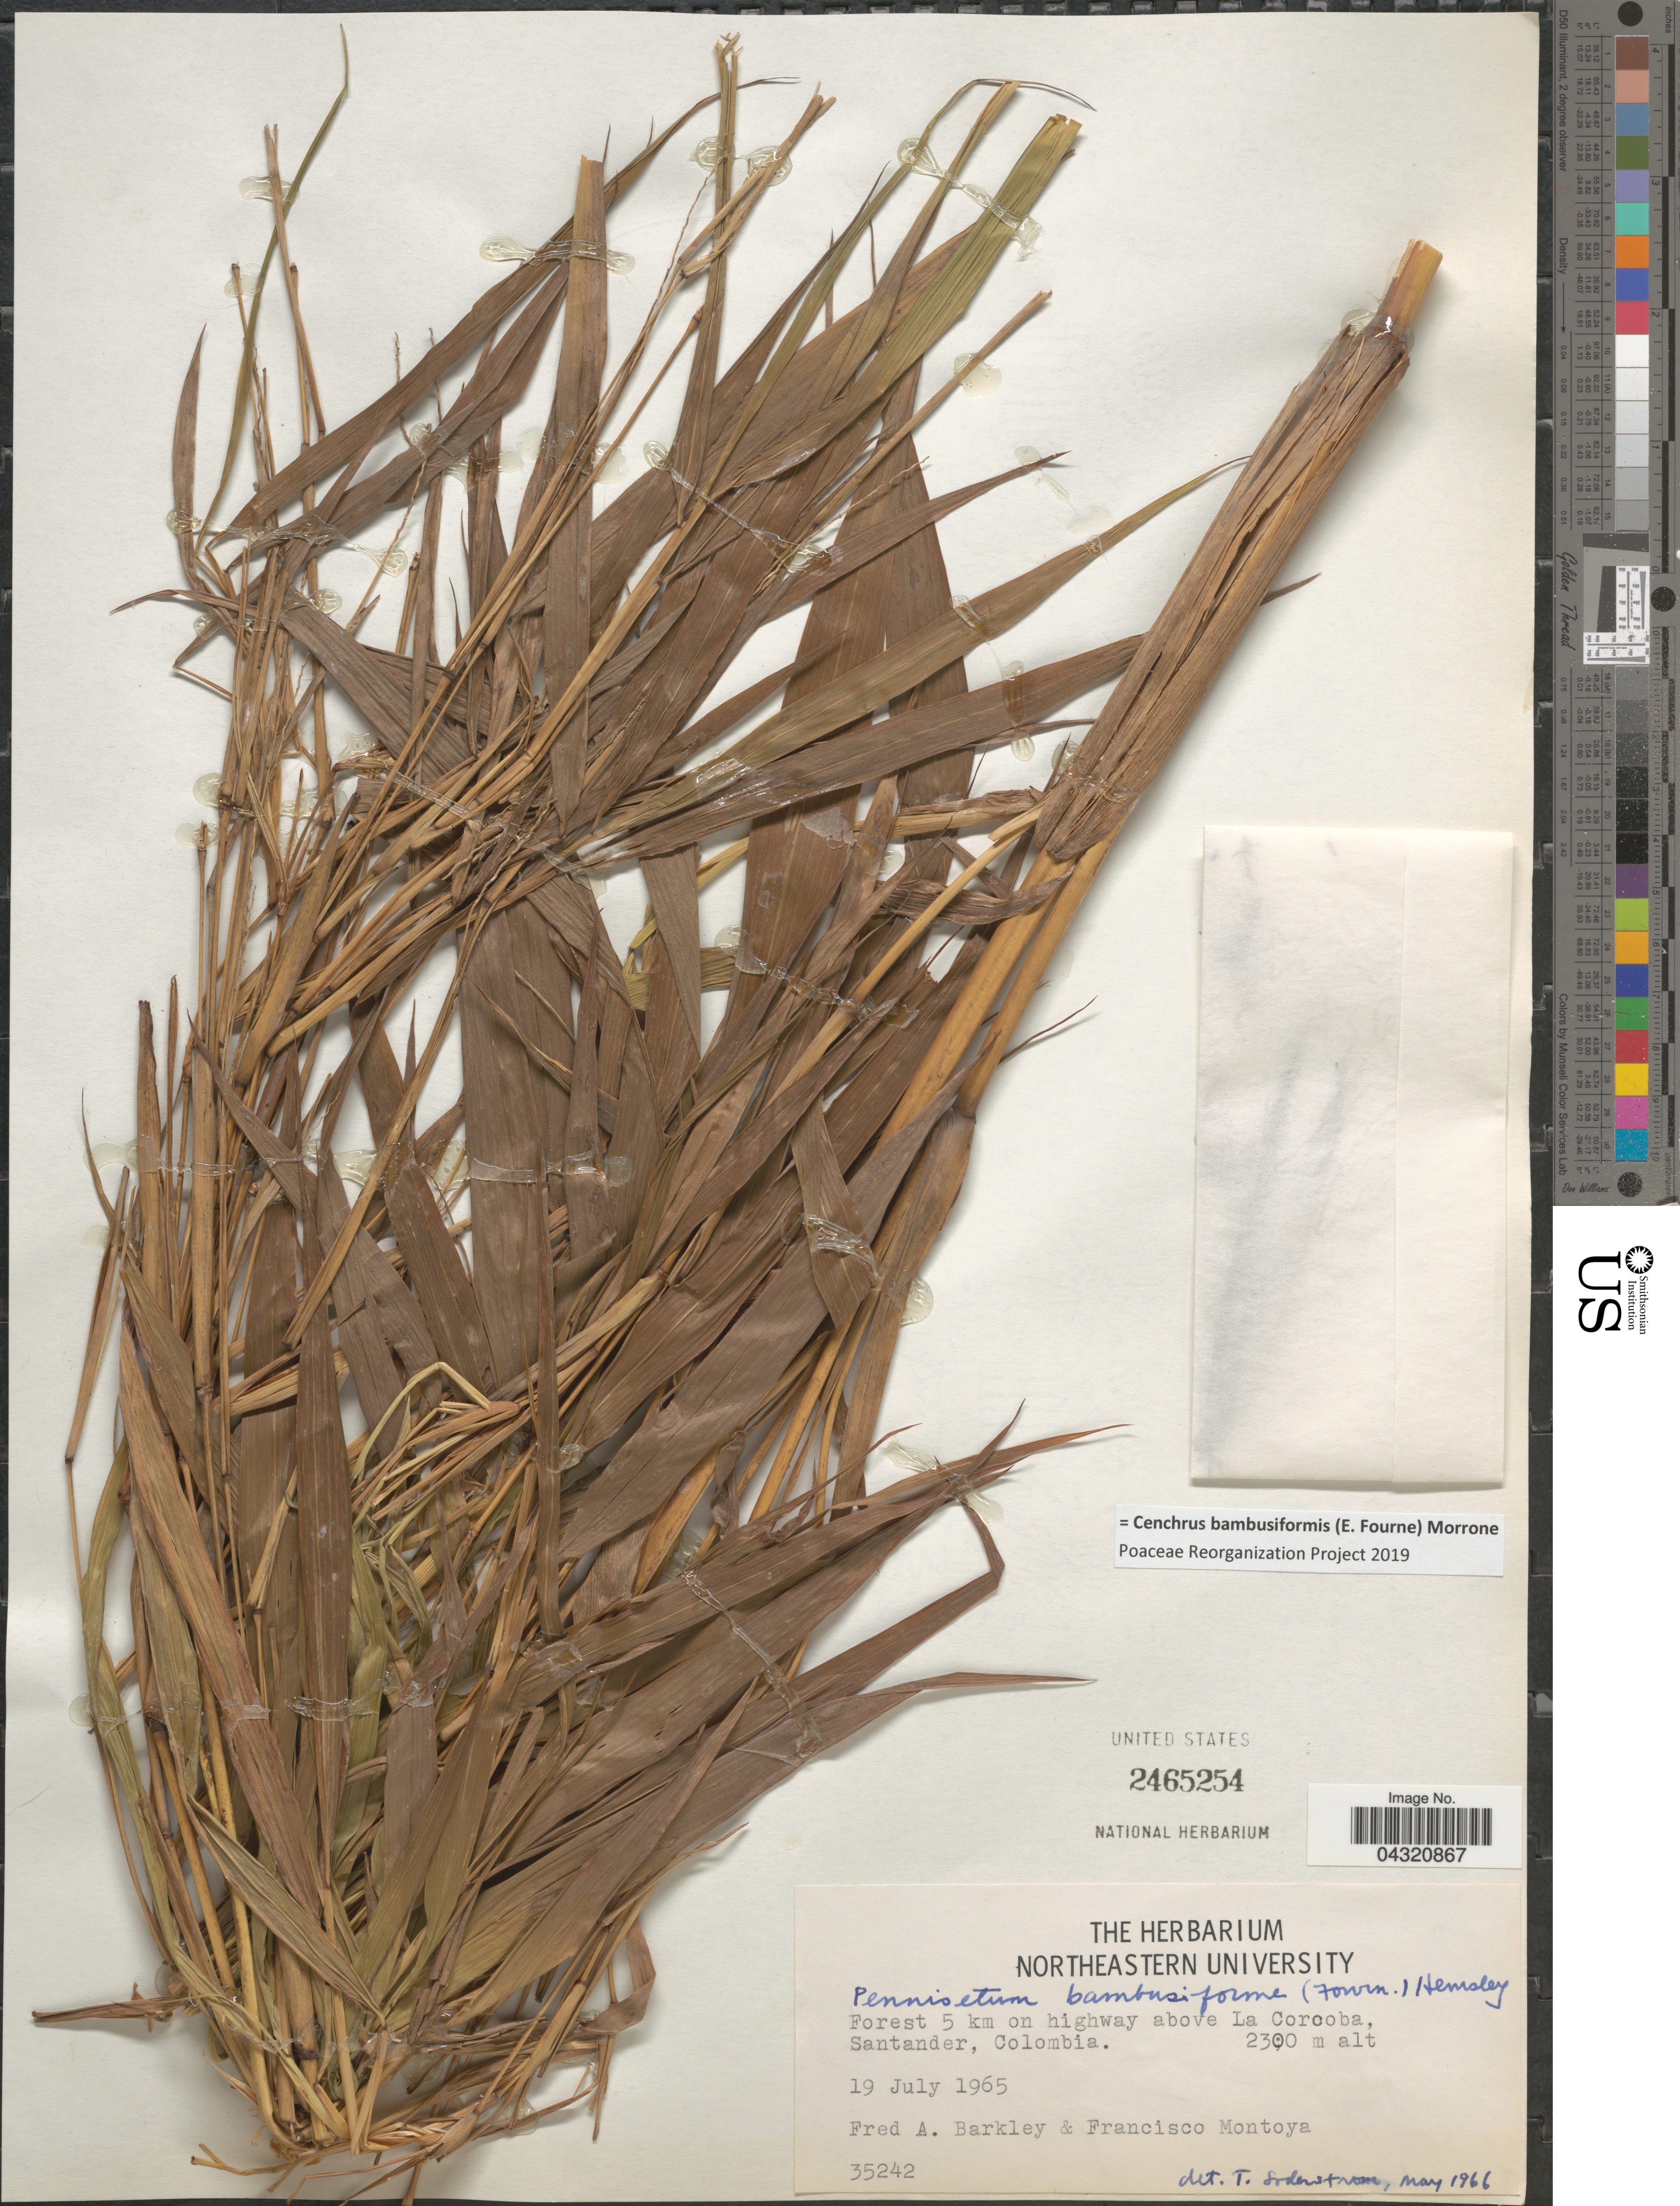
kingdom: Plantae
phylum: Tracheophyta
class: Liliopsida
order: Poales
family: Poaceae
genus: Cenchrus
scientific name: Cenchrus bambusiformis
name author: (E. Fourn.) Morrone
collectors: F. A. Barkley & F. Montoya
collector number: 35242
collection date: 1965-07-19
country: Colombia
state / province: Santander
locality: Forest 5 km on highway above La Corcoba.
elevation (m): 2300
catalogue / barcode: US 2465254